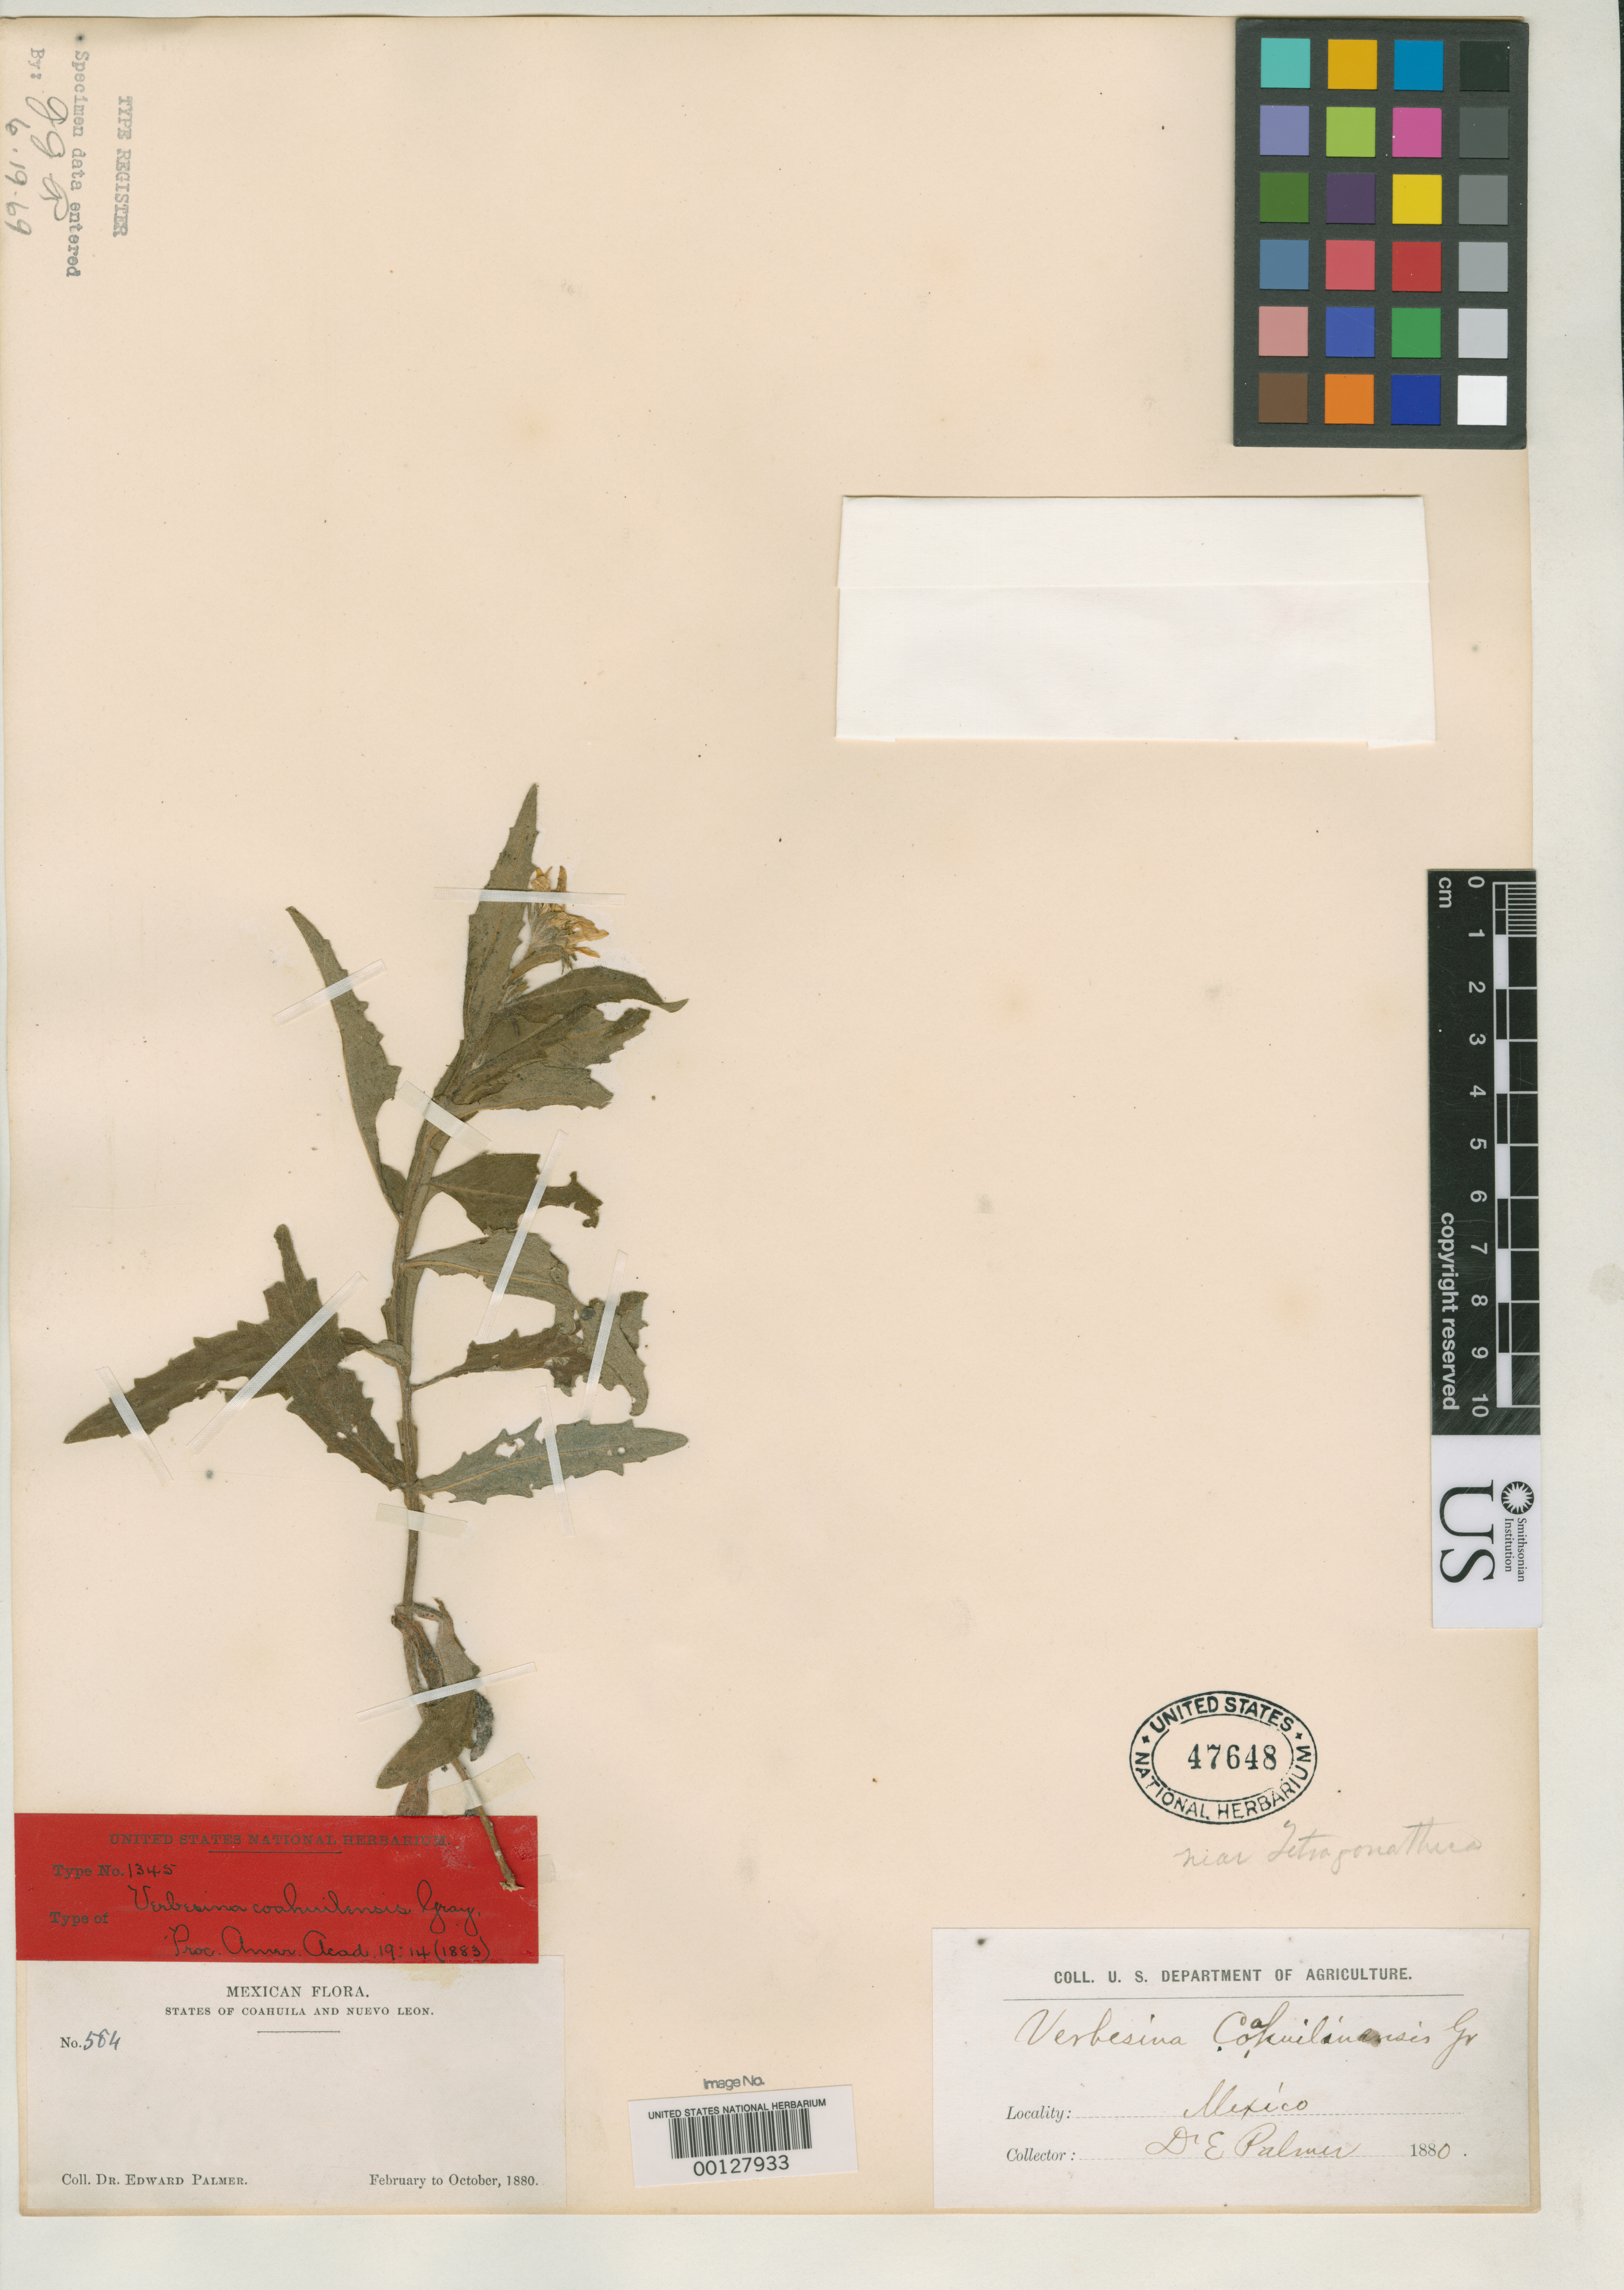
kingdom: Plantae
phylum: Tracheophyta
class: Magnoliopsida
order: Asterales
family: Asteraceae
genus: Verbesina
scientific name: Verbesina coahuilensis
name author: A. Gray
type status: Isosyntype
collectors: E. Palmer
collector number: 584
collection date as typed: Feb 1880 to -- Oct 1880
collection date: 1880-02/1880-10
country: Mexico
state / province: Coahuila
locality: Mountains E of Saltillo.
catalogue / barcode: US 47648